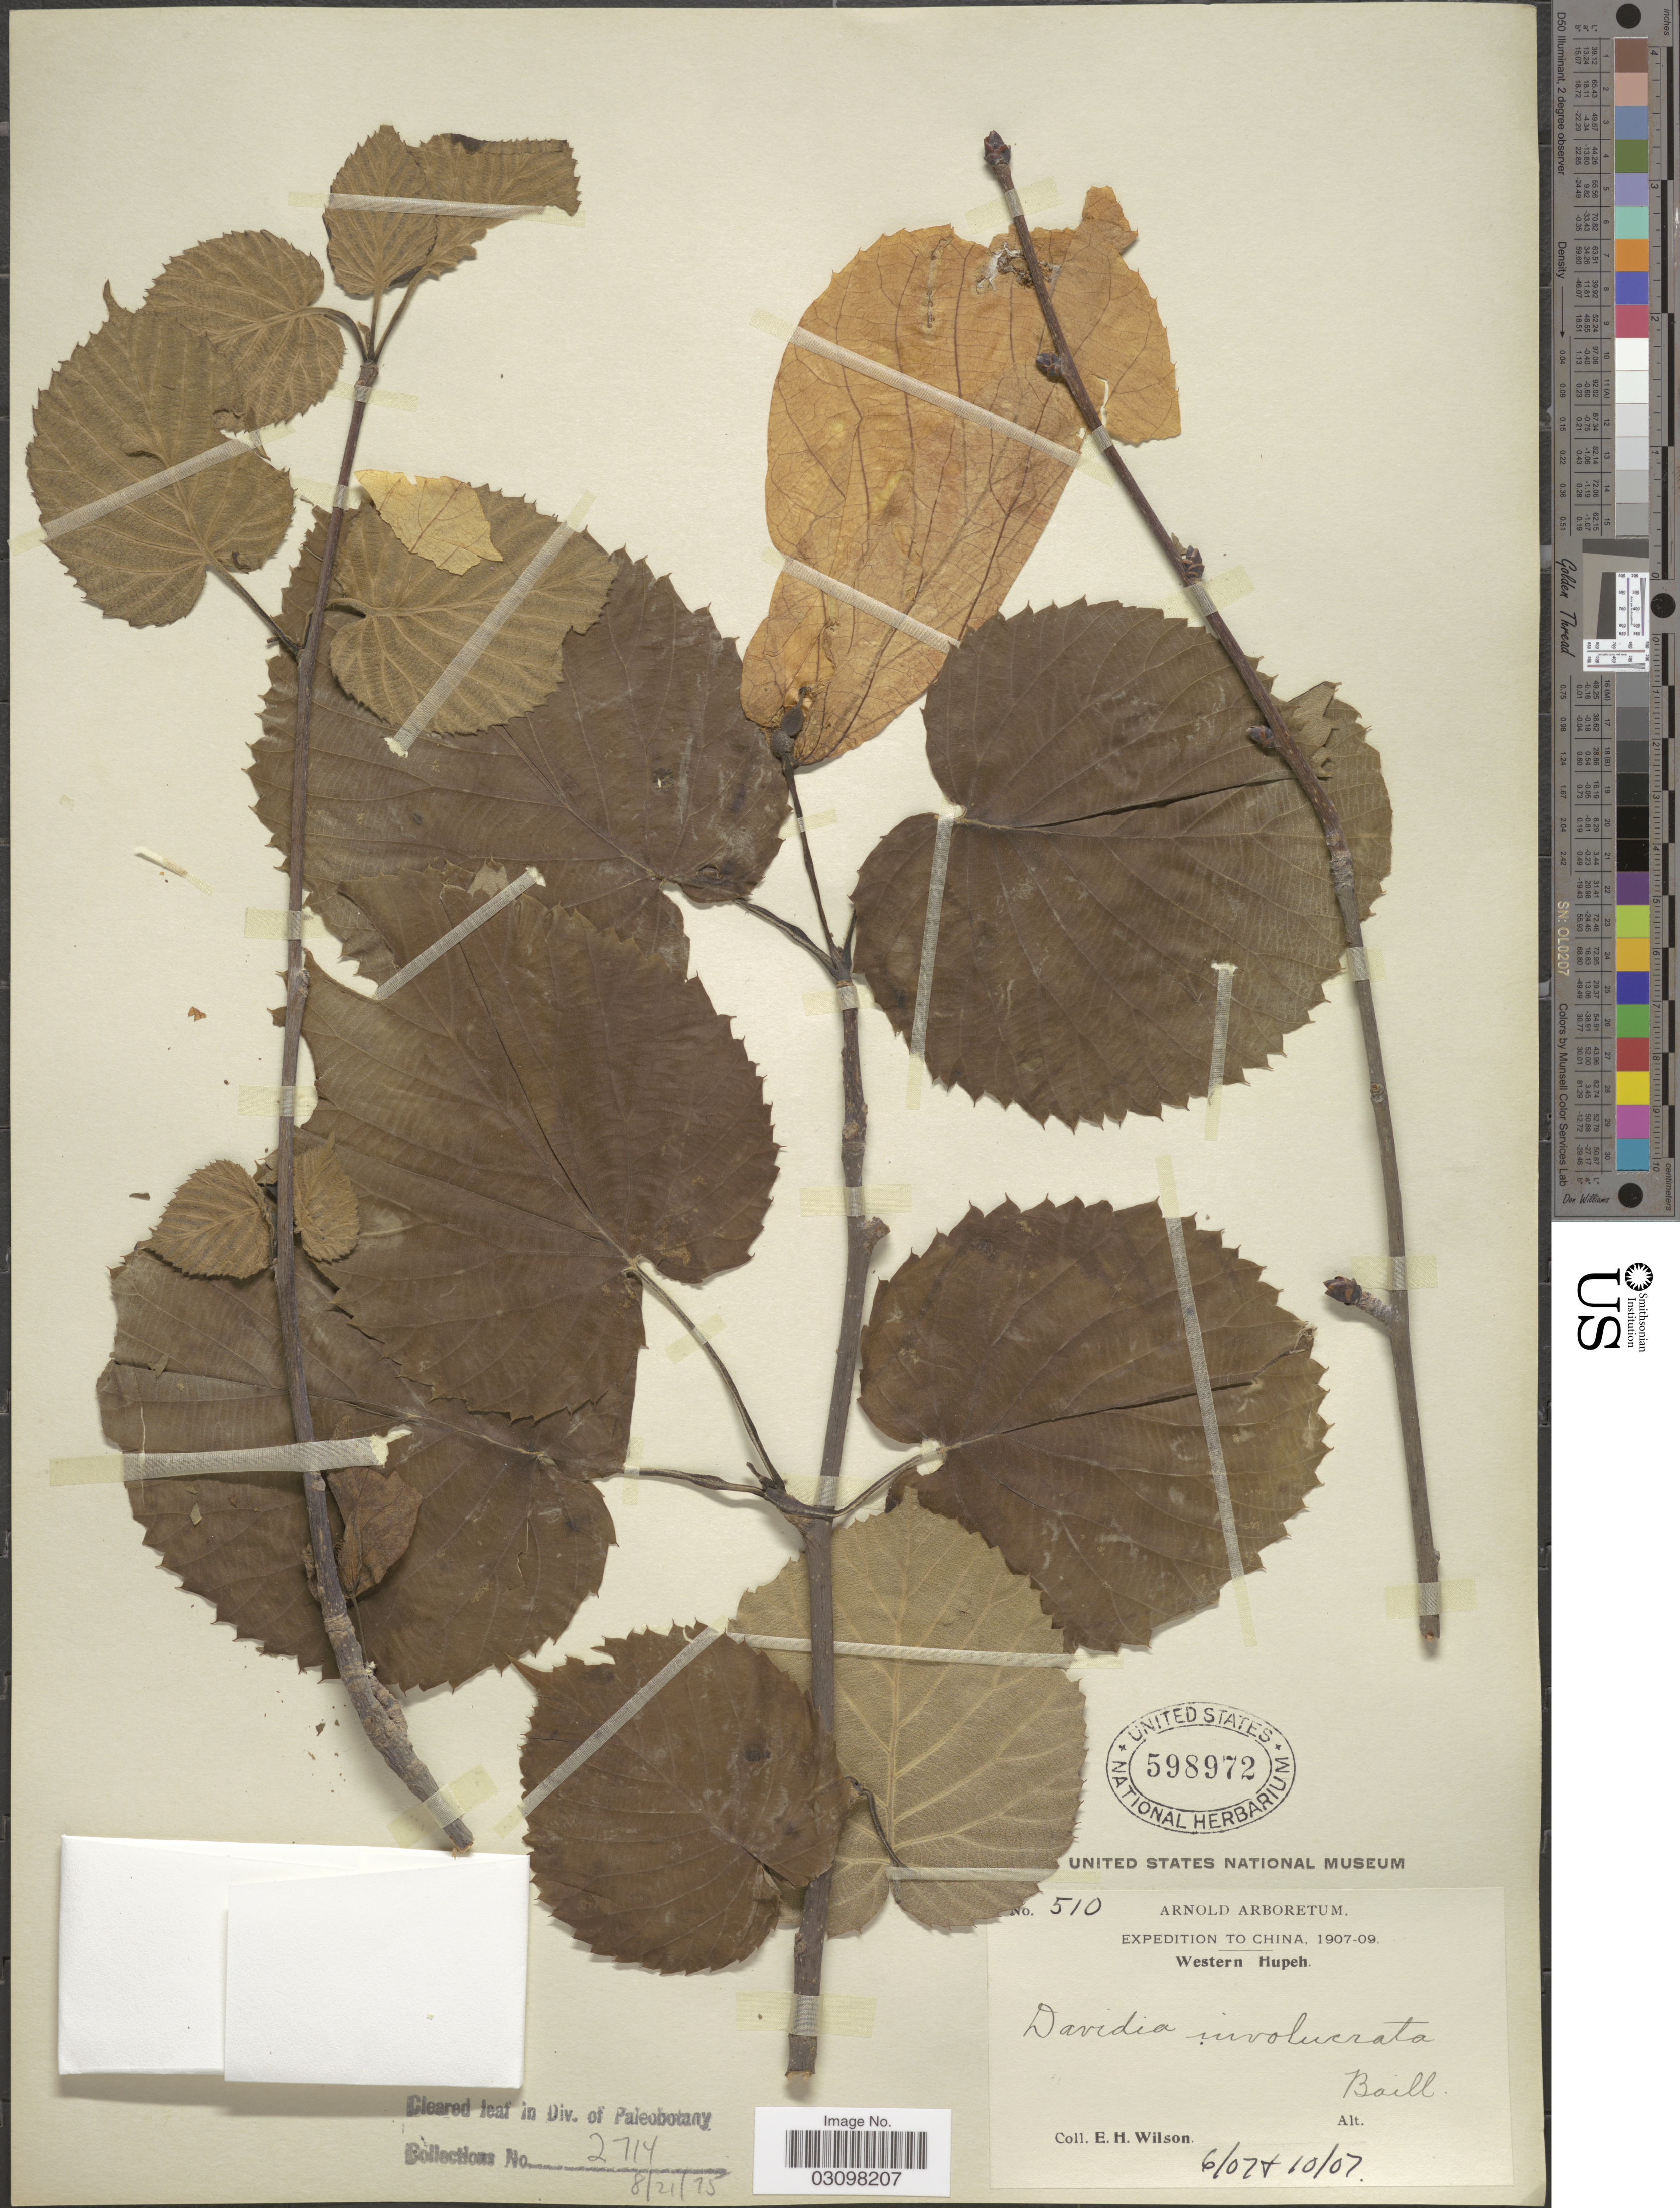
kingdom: Plantae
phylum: Tracheophyta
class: Magnoliopsida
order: Cornales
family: Nyssaceae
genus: Davidia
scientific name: Davidia involucrata var. vilmoriniana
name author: (Dode) Hemsl.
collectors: E. Wilson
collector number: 510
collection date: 1907-06/1907-10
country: China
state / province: Hubei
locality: Western Hupeh.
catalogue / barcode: US 598972